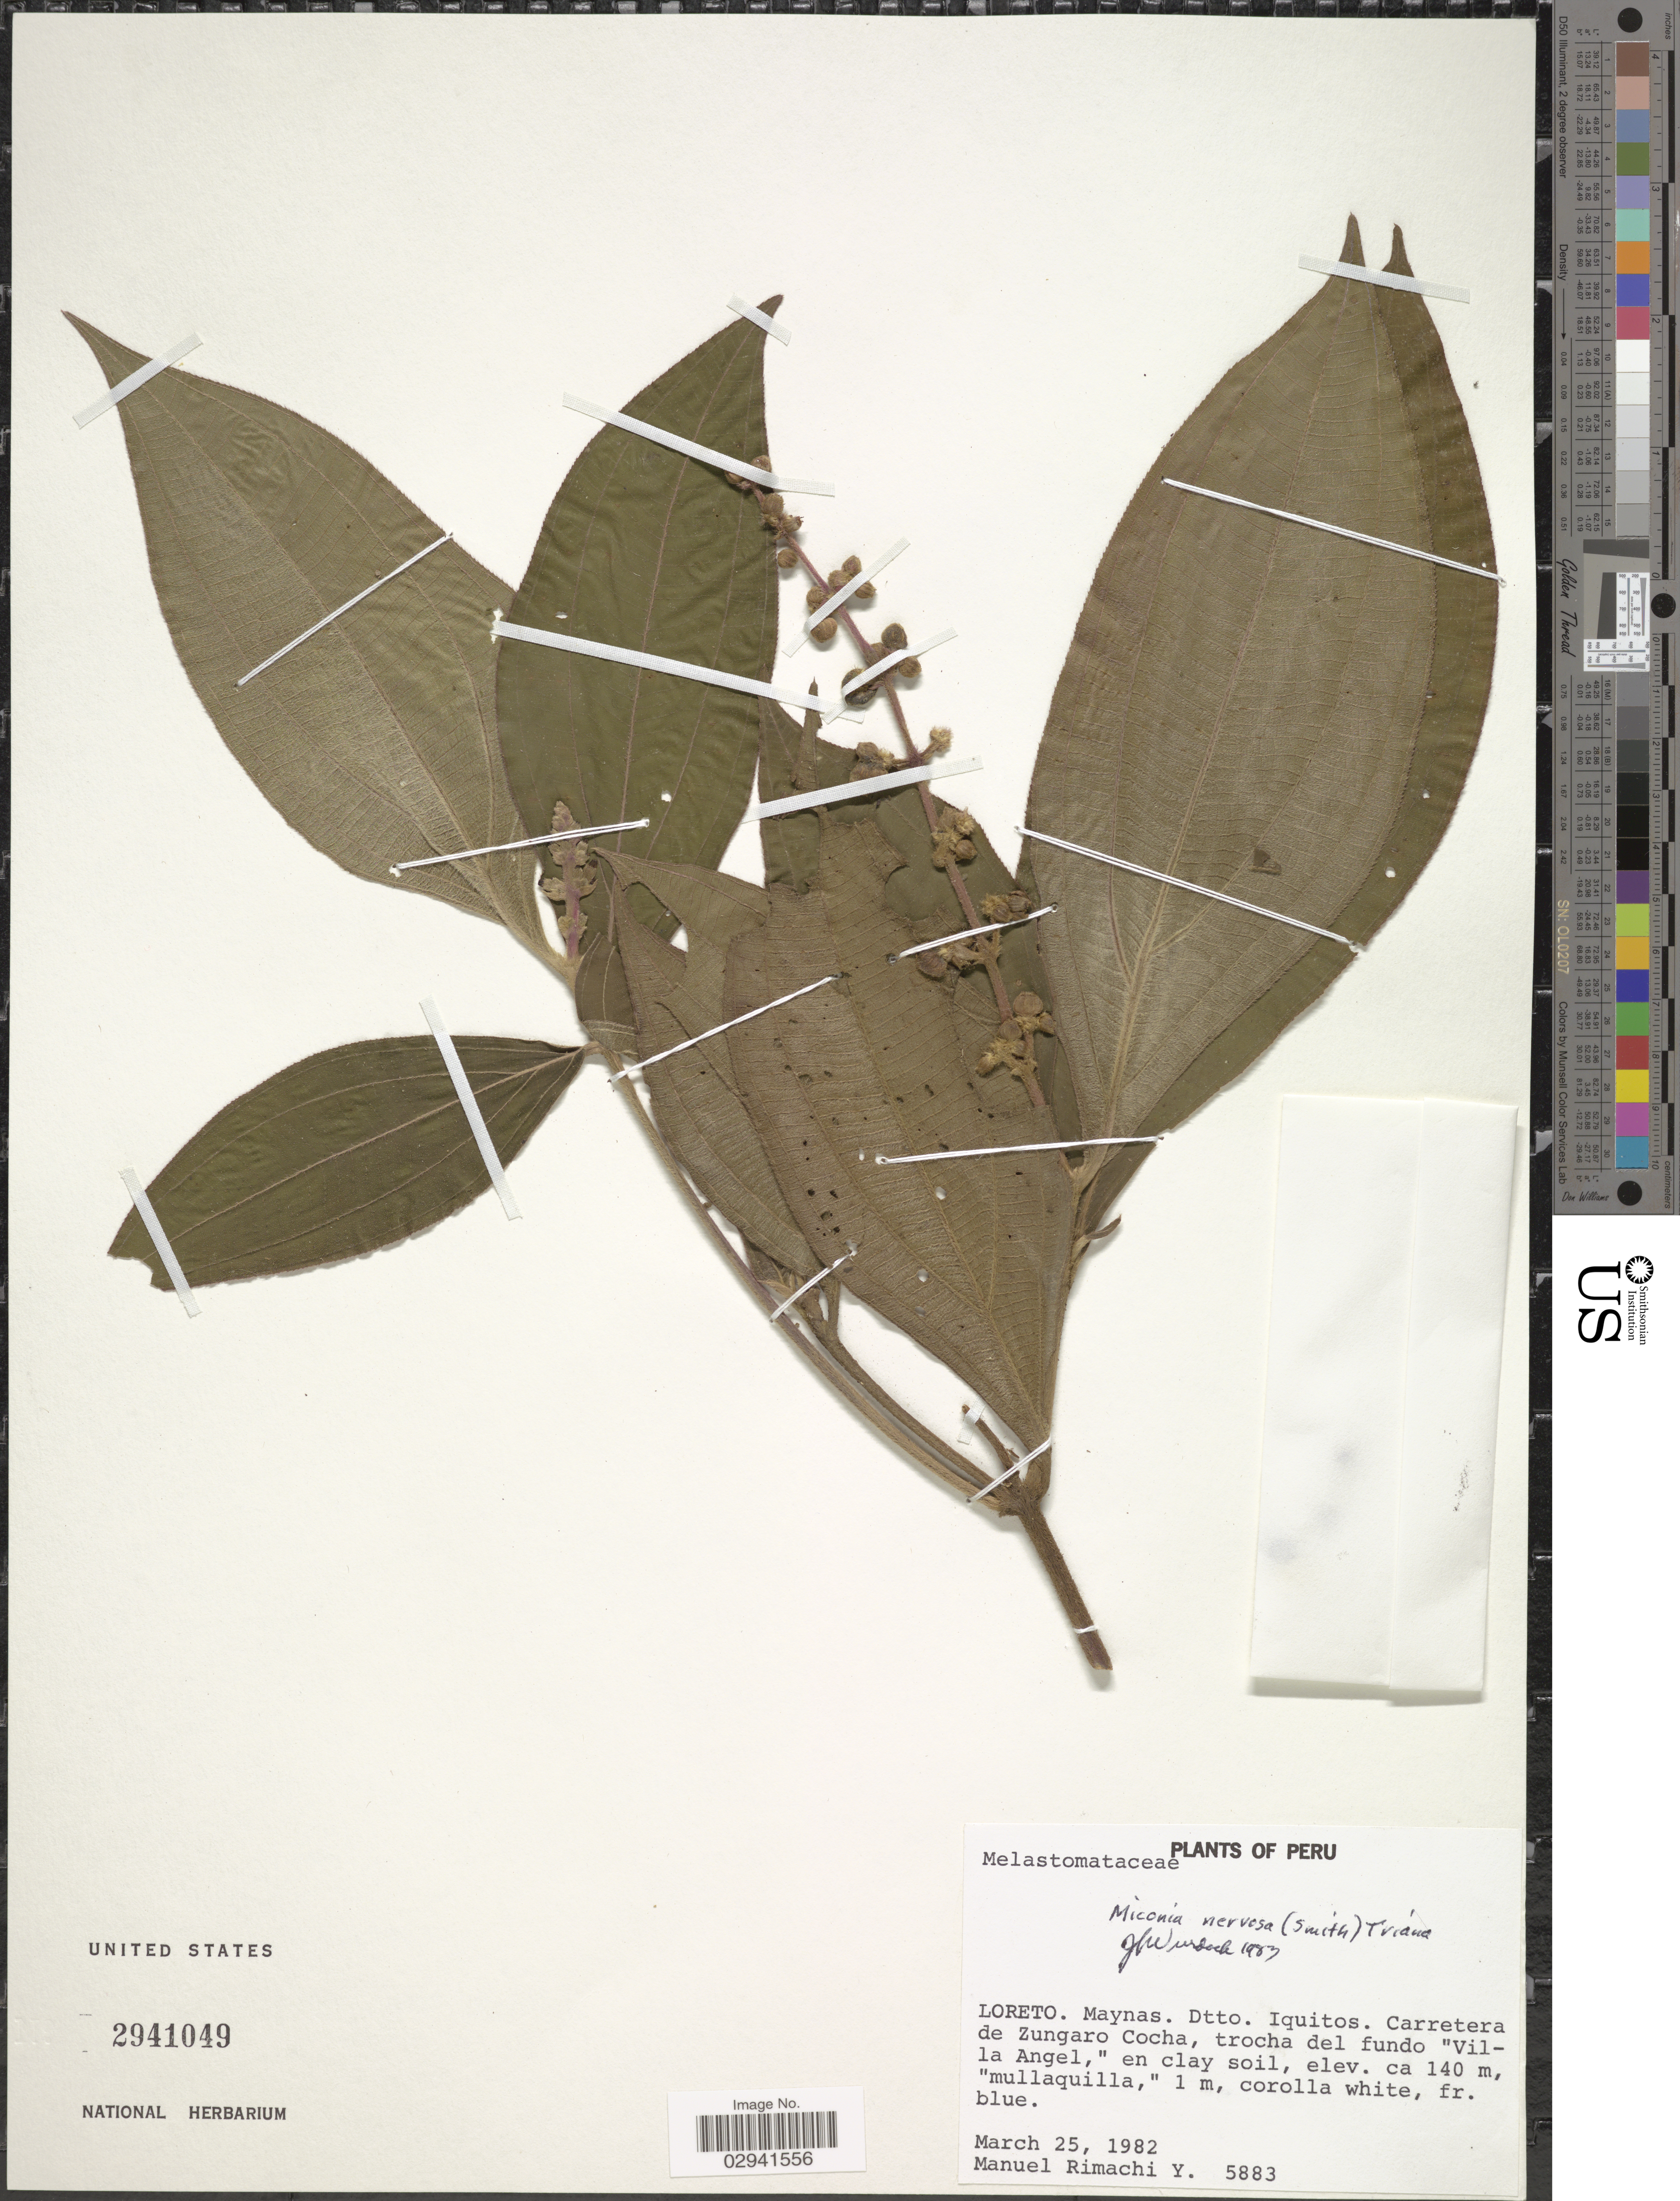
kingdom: Plantae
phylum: Tracheophyta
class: Magnoliopsida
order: Myrtales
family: Melastomataceae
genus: Miconia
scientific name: Miconia nervosa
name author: (Sm.) Triana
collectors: M. Rimachi Y.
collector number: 5883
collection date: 1982-03-25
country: Peru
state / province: Loreto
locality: Maynas. Dtto. Iquitos. Carretera de Zungaro Cocha, trocha del fundo "Villa Angel".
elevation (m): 140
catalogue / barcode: US 2941049